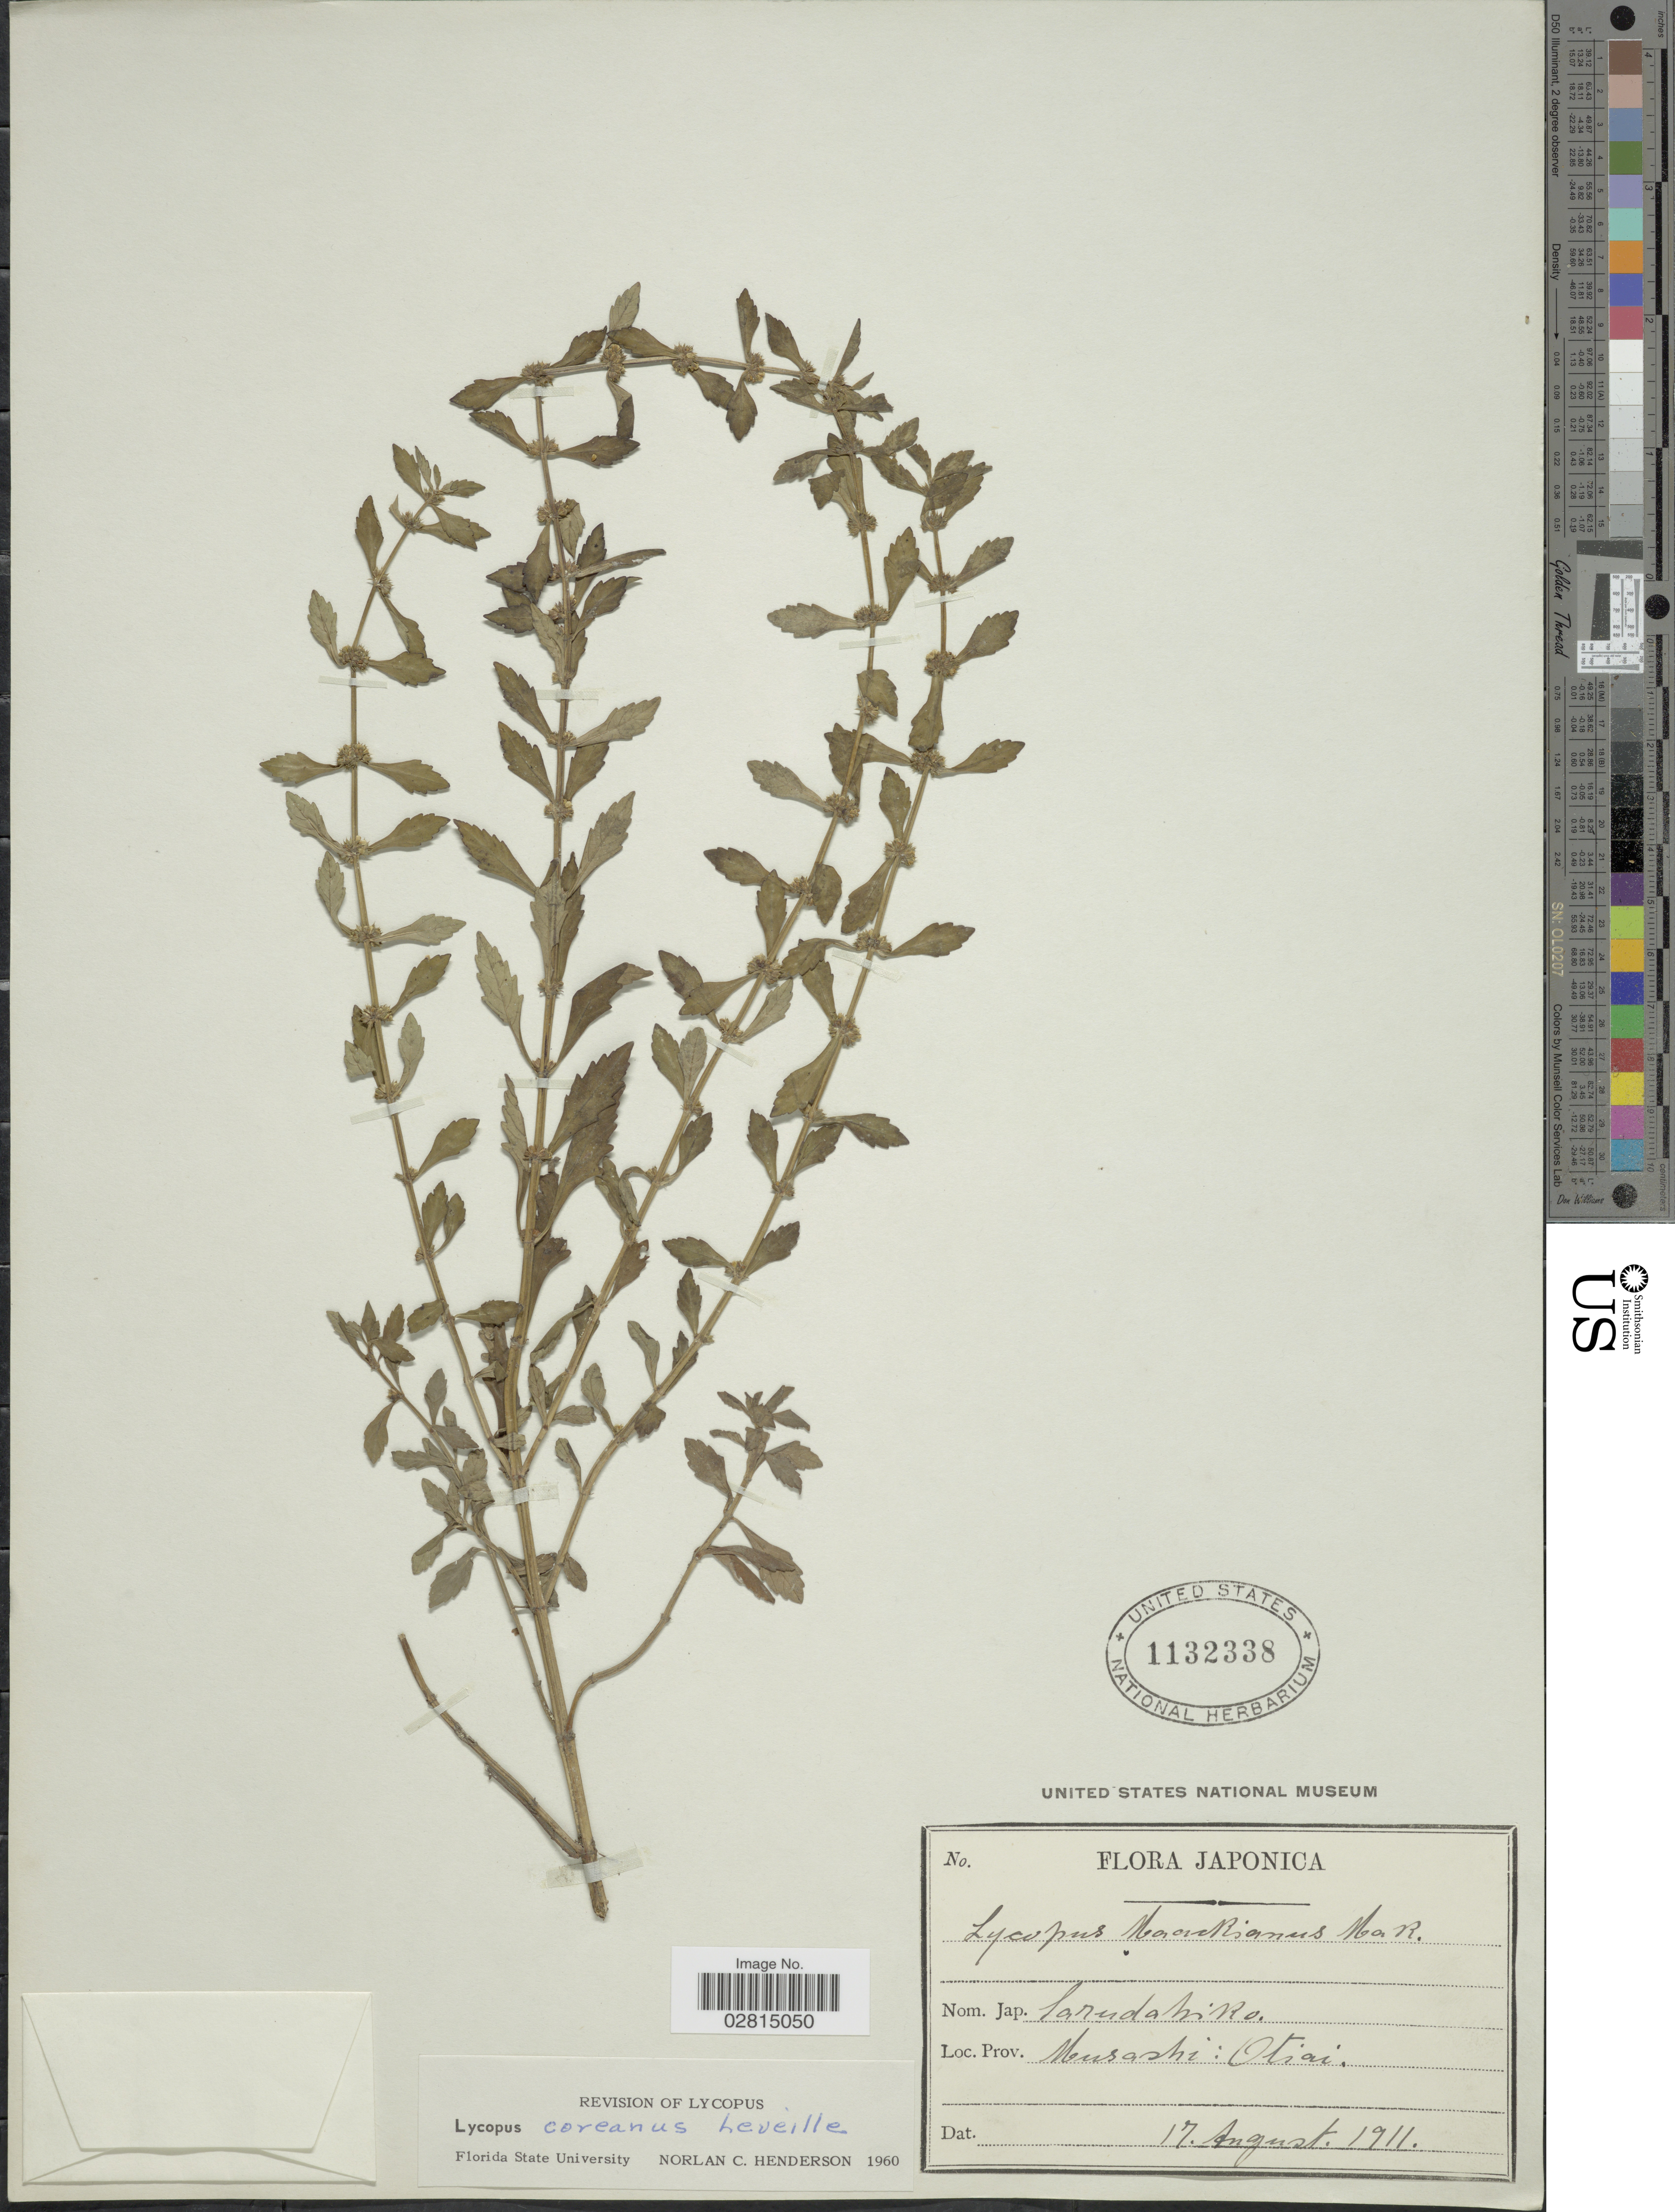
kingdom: Plantae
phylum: Tracheophyta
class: Magnoliopsida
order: Lamiales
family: Lamiaceae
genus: Lycopus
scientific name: Lycopus uniflorus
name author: Michx.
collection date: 1911-08-17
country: Japan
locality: Musashi: Otiai.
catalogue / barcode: US 1132338